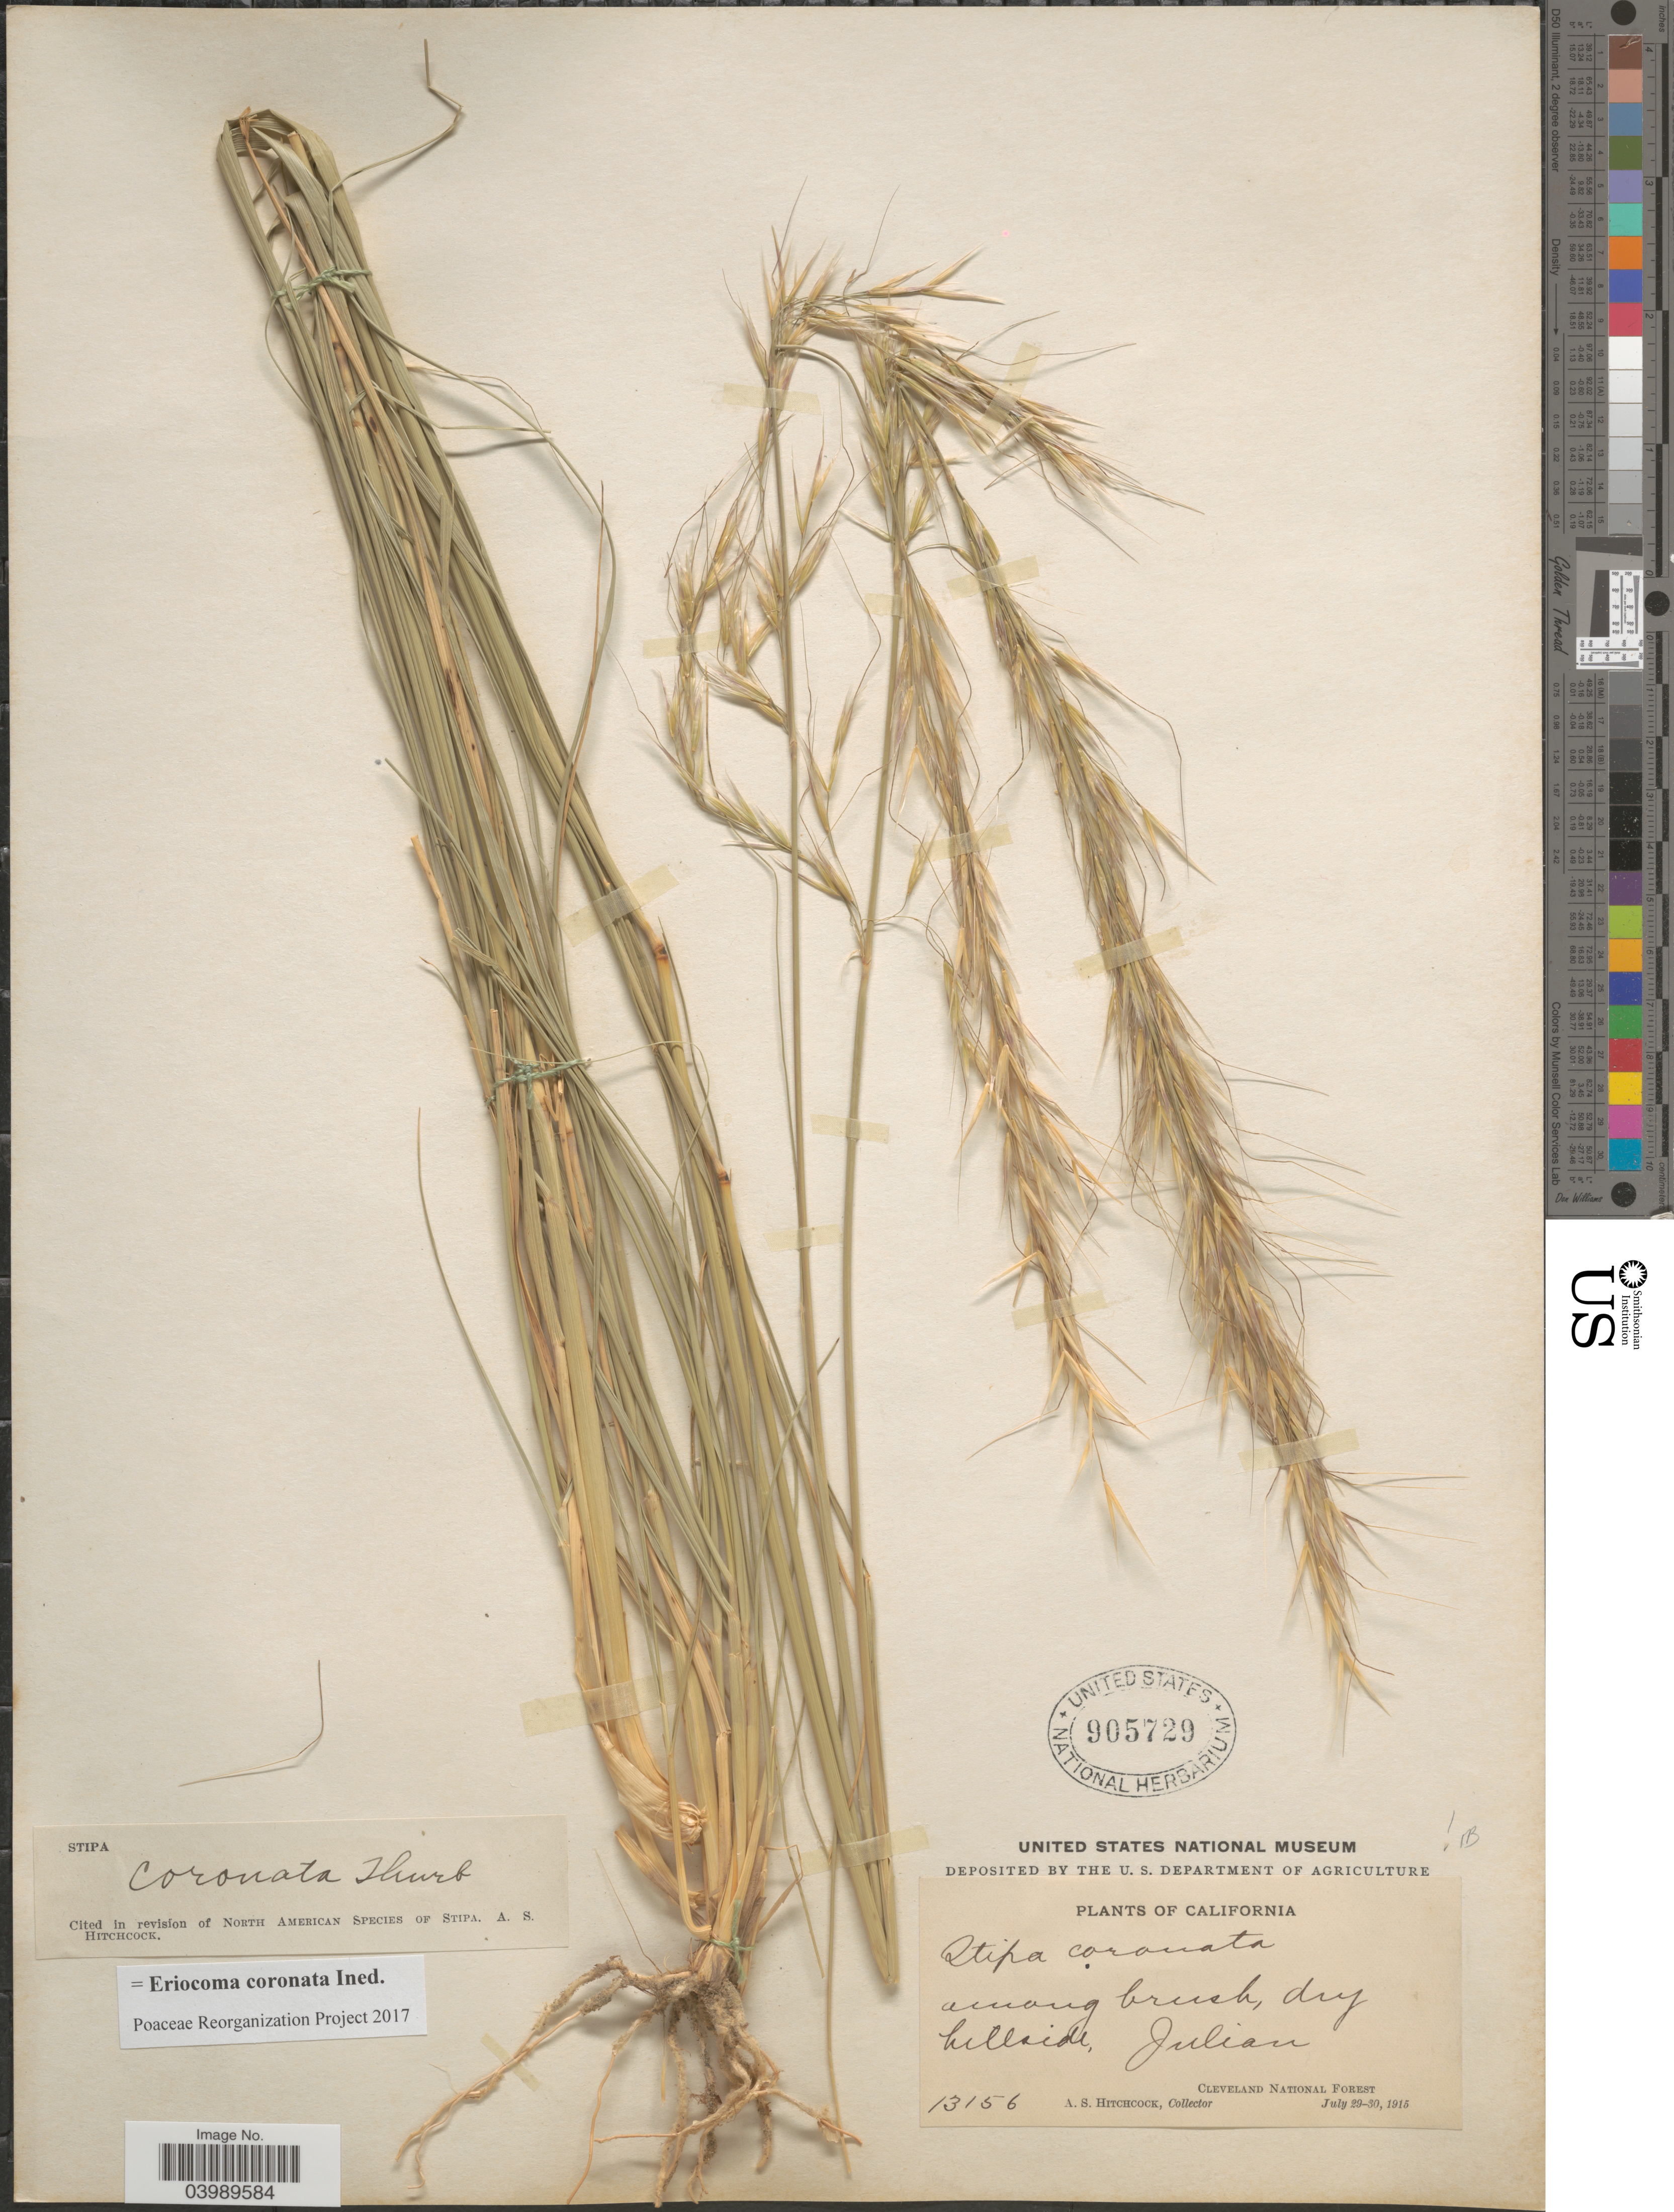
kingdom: Plantae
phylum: Tracheophyta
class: Liliopsida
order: Poales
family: Poaceae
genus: Eriocoma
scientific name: Eriocoma coronata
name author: (Thurb.) Romasch.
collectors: A. S. Hitchcock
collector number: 13156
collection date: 1915-07-29/1915-07-30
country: United States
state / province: California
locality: Julian. Cleveland National Forest.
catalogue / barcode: US 905729